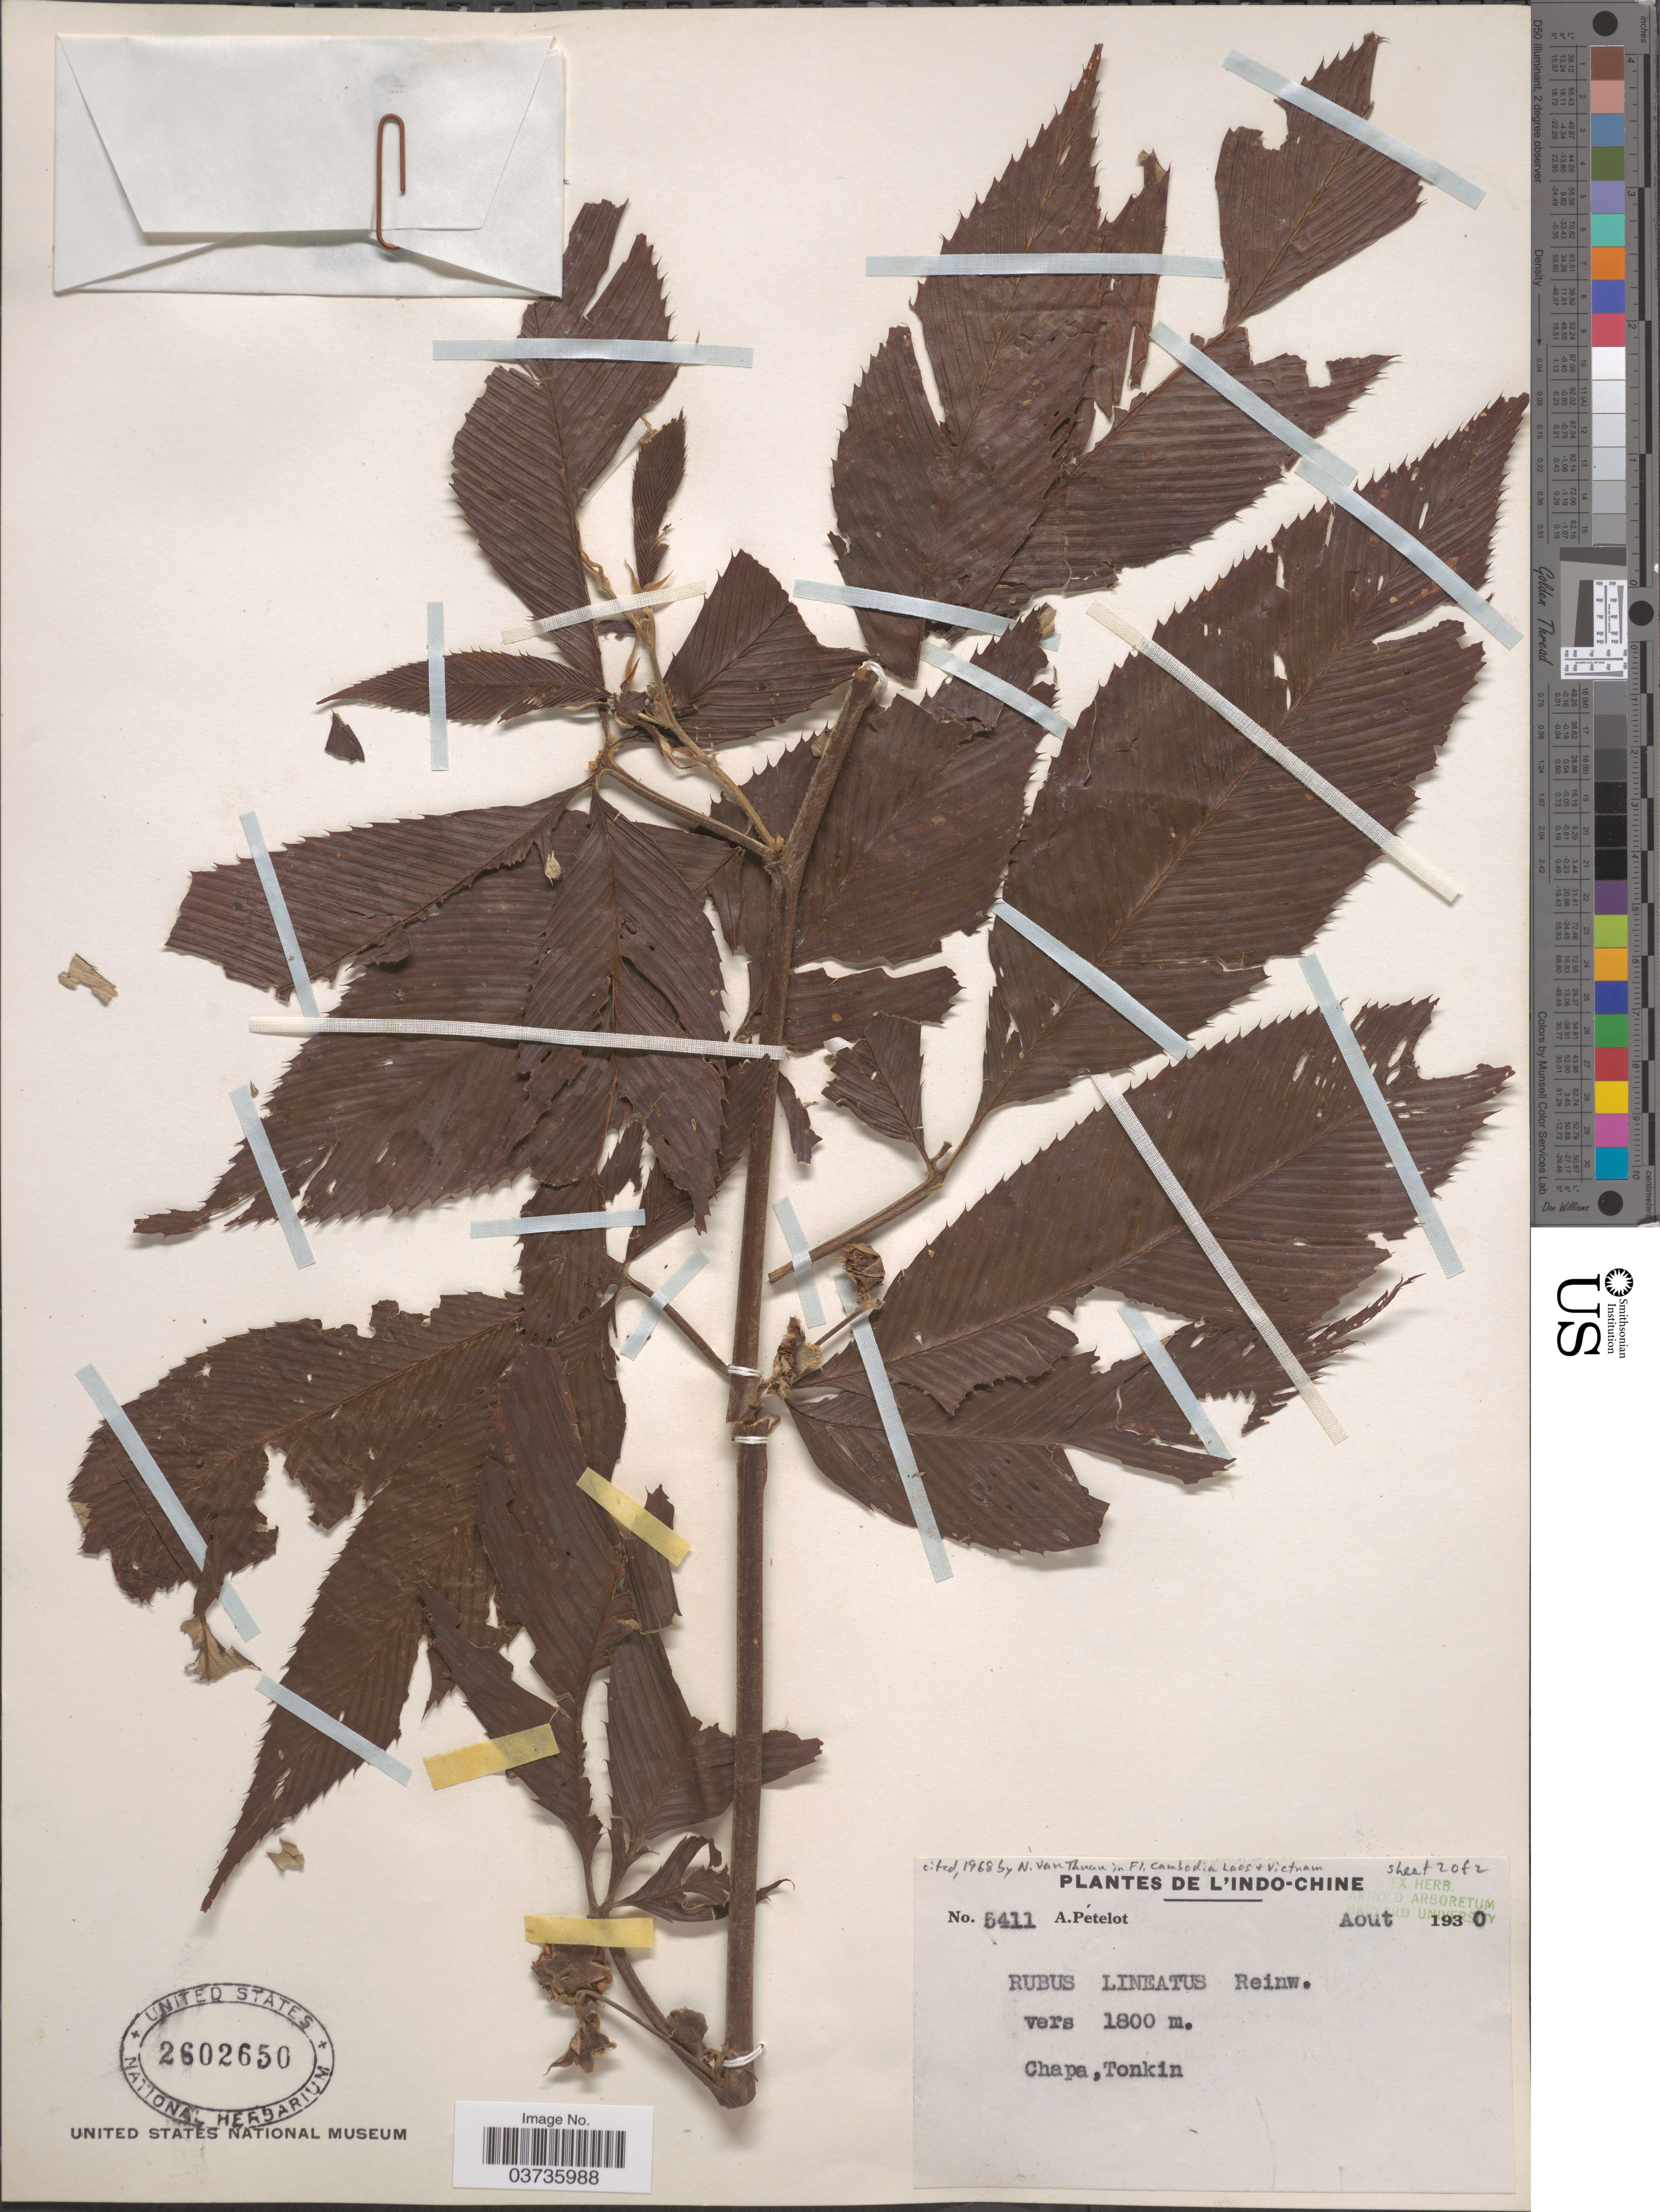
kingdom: Plantae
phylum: Tracheophyta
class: Magnoliopsida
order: Rosales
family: Rosaceae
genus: Rubus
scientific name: Rubus lineatus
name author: Reinw.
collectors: A. Petelot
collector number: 5411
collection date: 1930-08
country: Vietnam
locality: Indo-Chine. Chapa,Tonkin.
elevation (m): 1800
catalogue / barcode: US 2602650